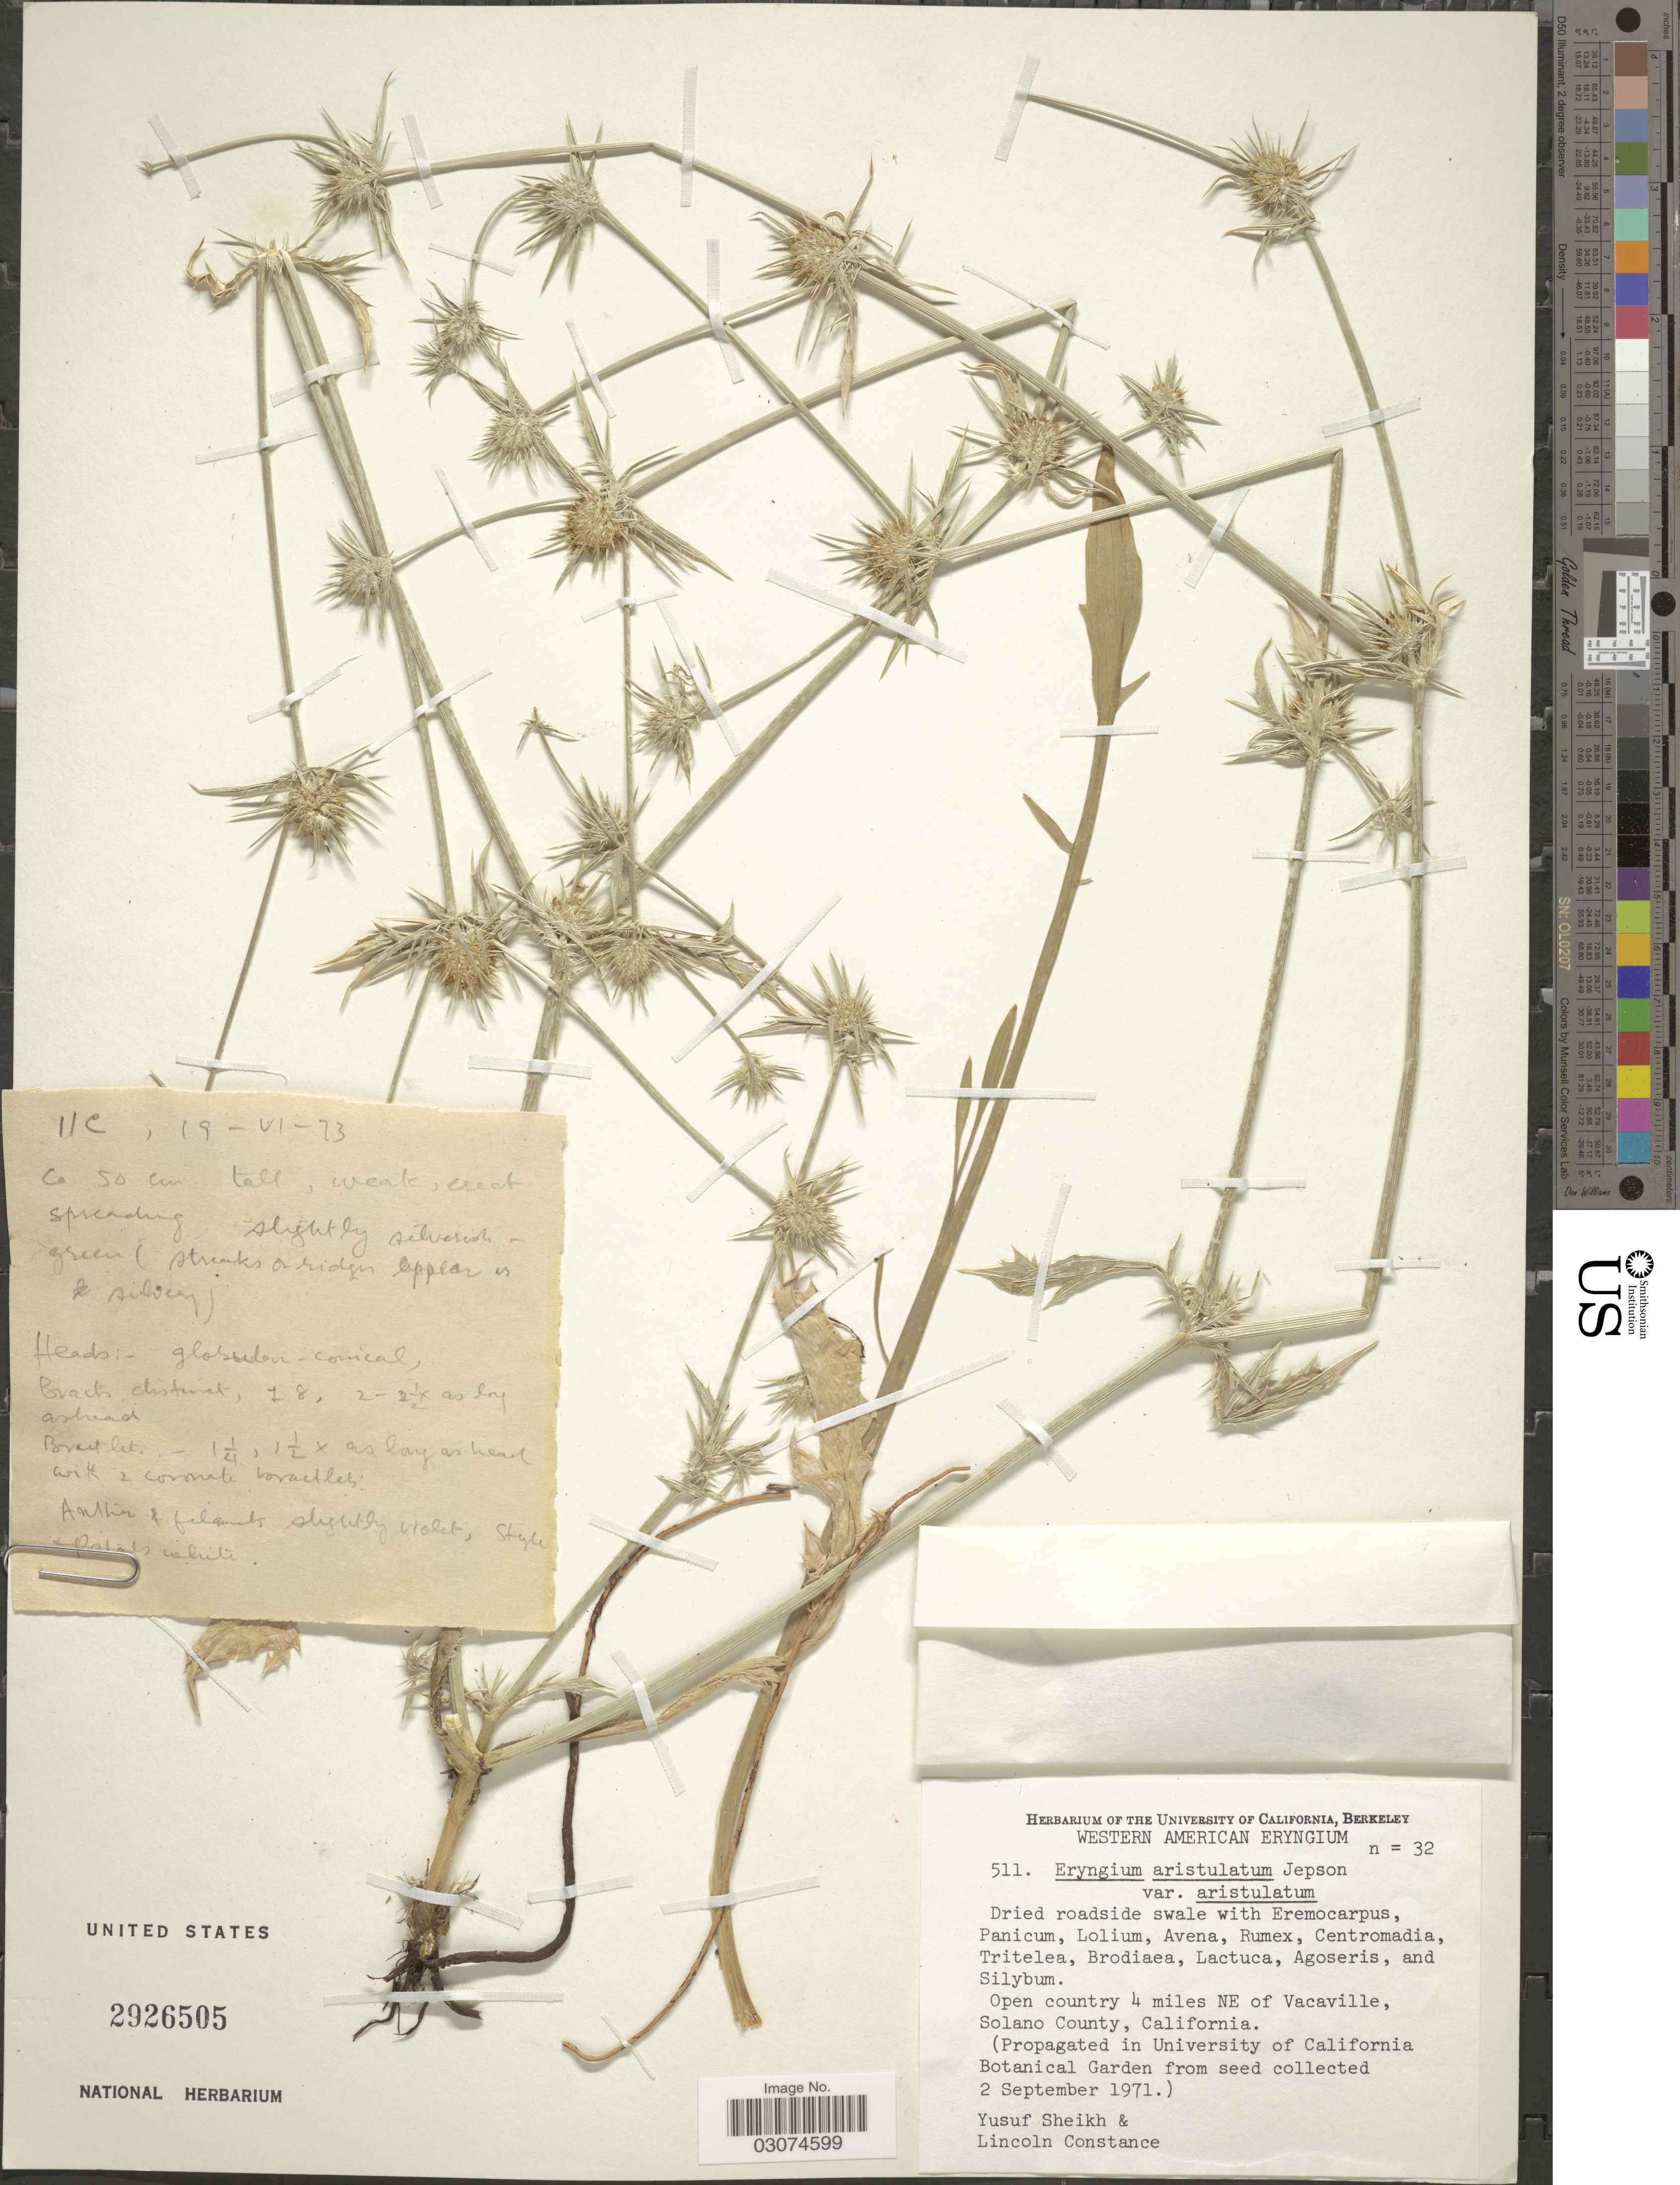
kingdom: Plantae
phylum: Tracheophyta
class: Magnoliopsida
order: Apiales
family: Apiaceae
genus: Eryngium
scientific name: Eryngium aristulatum var. aristulatum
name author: Jeps.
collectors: Y. Sheikh & L. Constance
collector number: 511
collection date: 1971-09-02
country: United States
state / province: California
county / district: Solano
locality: Open country 4 miles NE of Vacaville, Solano County.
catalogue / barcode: US 2926505